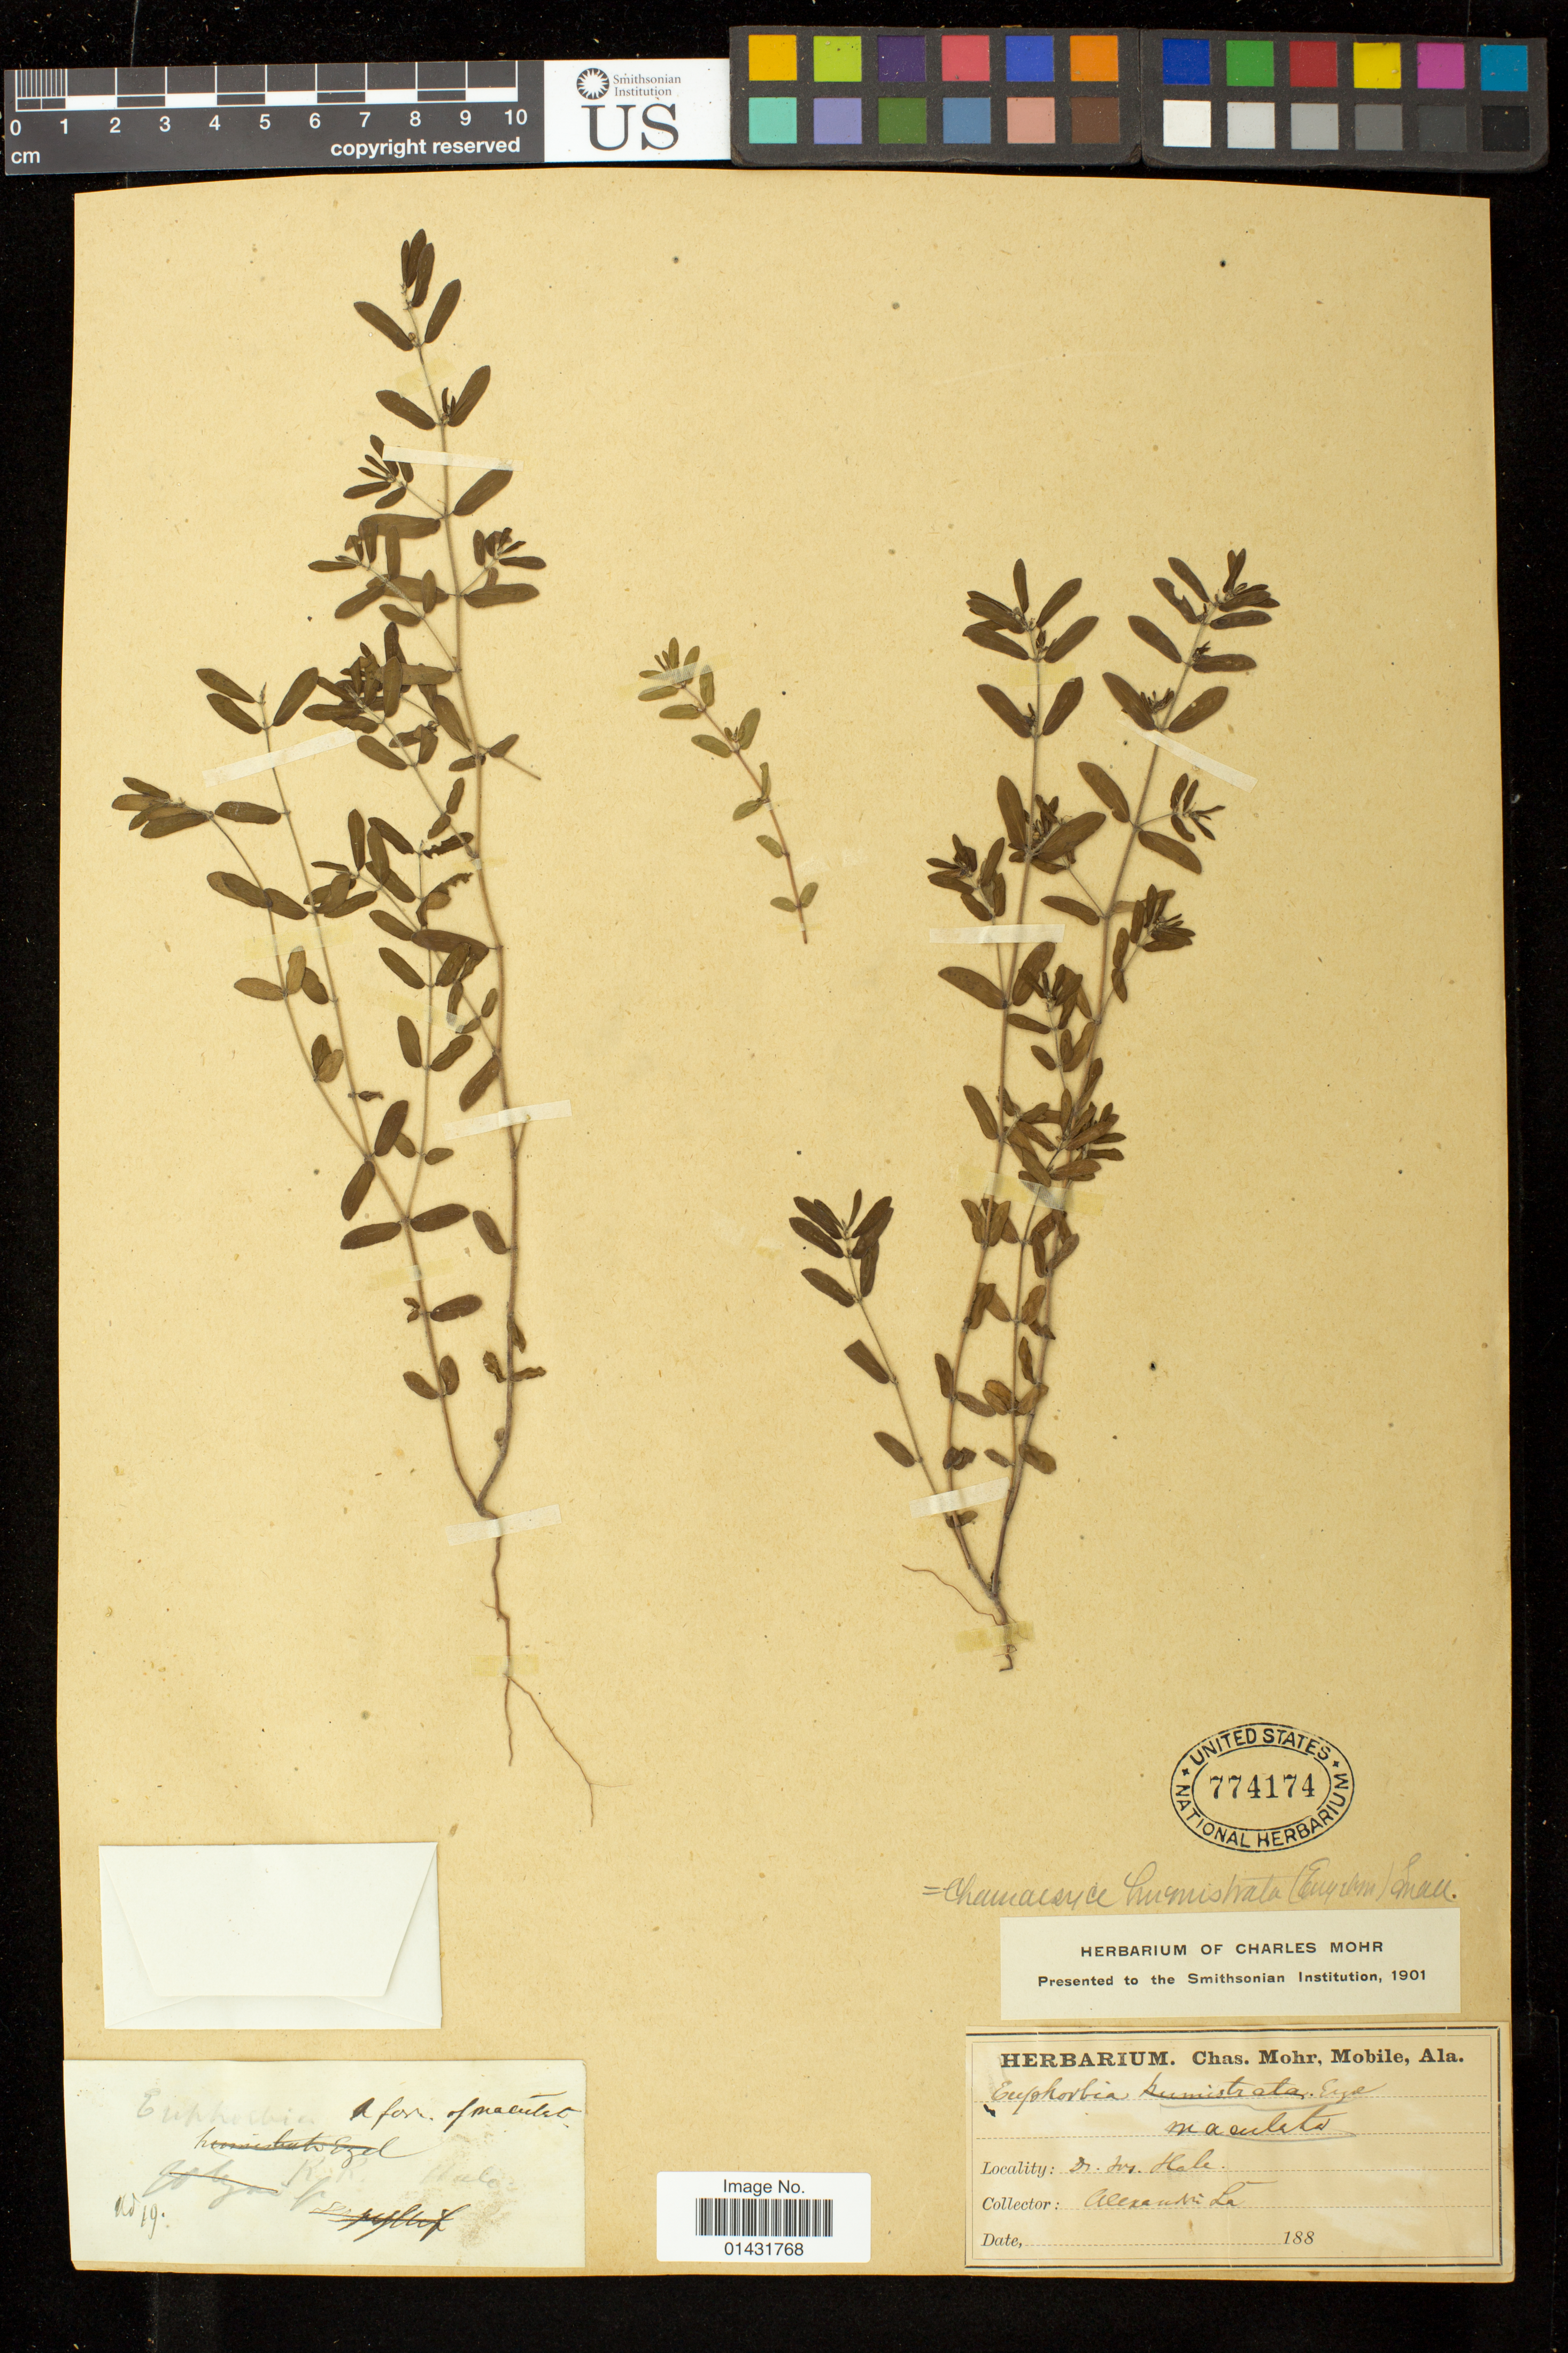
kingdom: Plantae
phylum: Tracheophyta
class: Magnoliopsida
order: Malpighiales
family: Euphorbiaceae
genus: Euphorbia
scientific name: Euphorbia humistrata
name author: Engelm. ex A. Gray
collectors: J. Hale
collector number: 19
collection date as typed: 188-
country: United States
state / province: Louisiana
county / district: Rapides Parish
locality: Alexandria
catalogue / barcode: US 774174